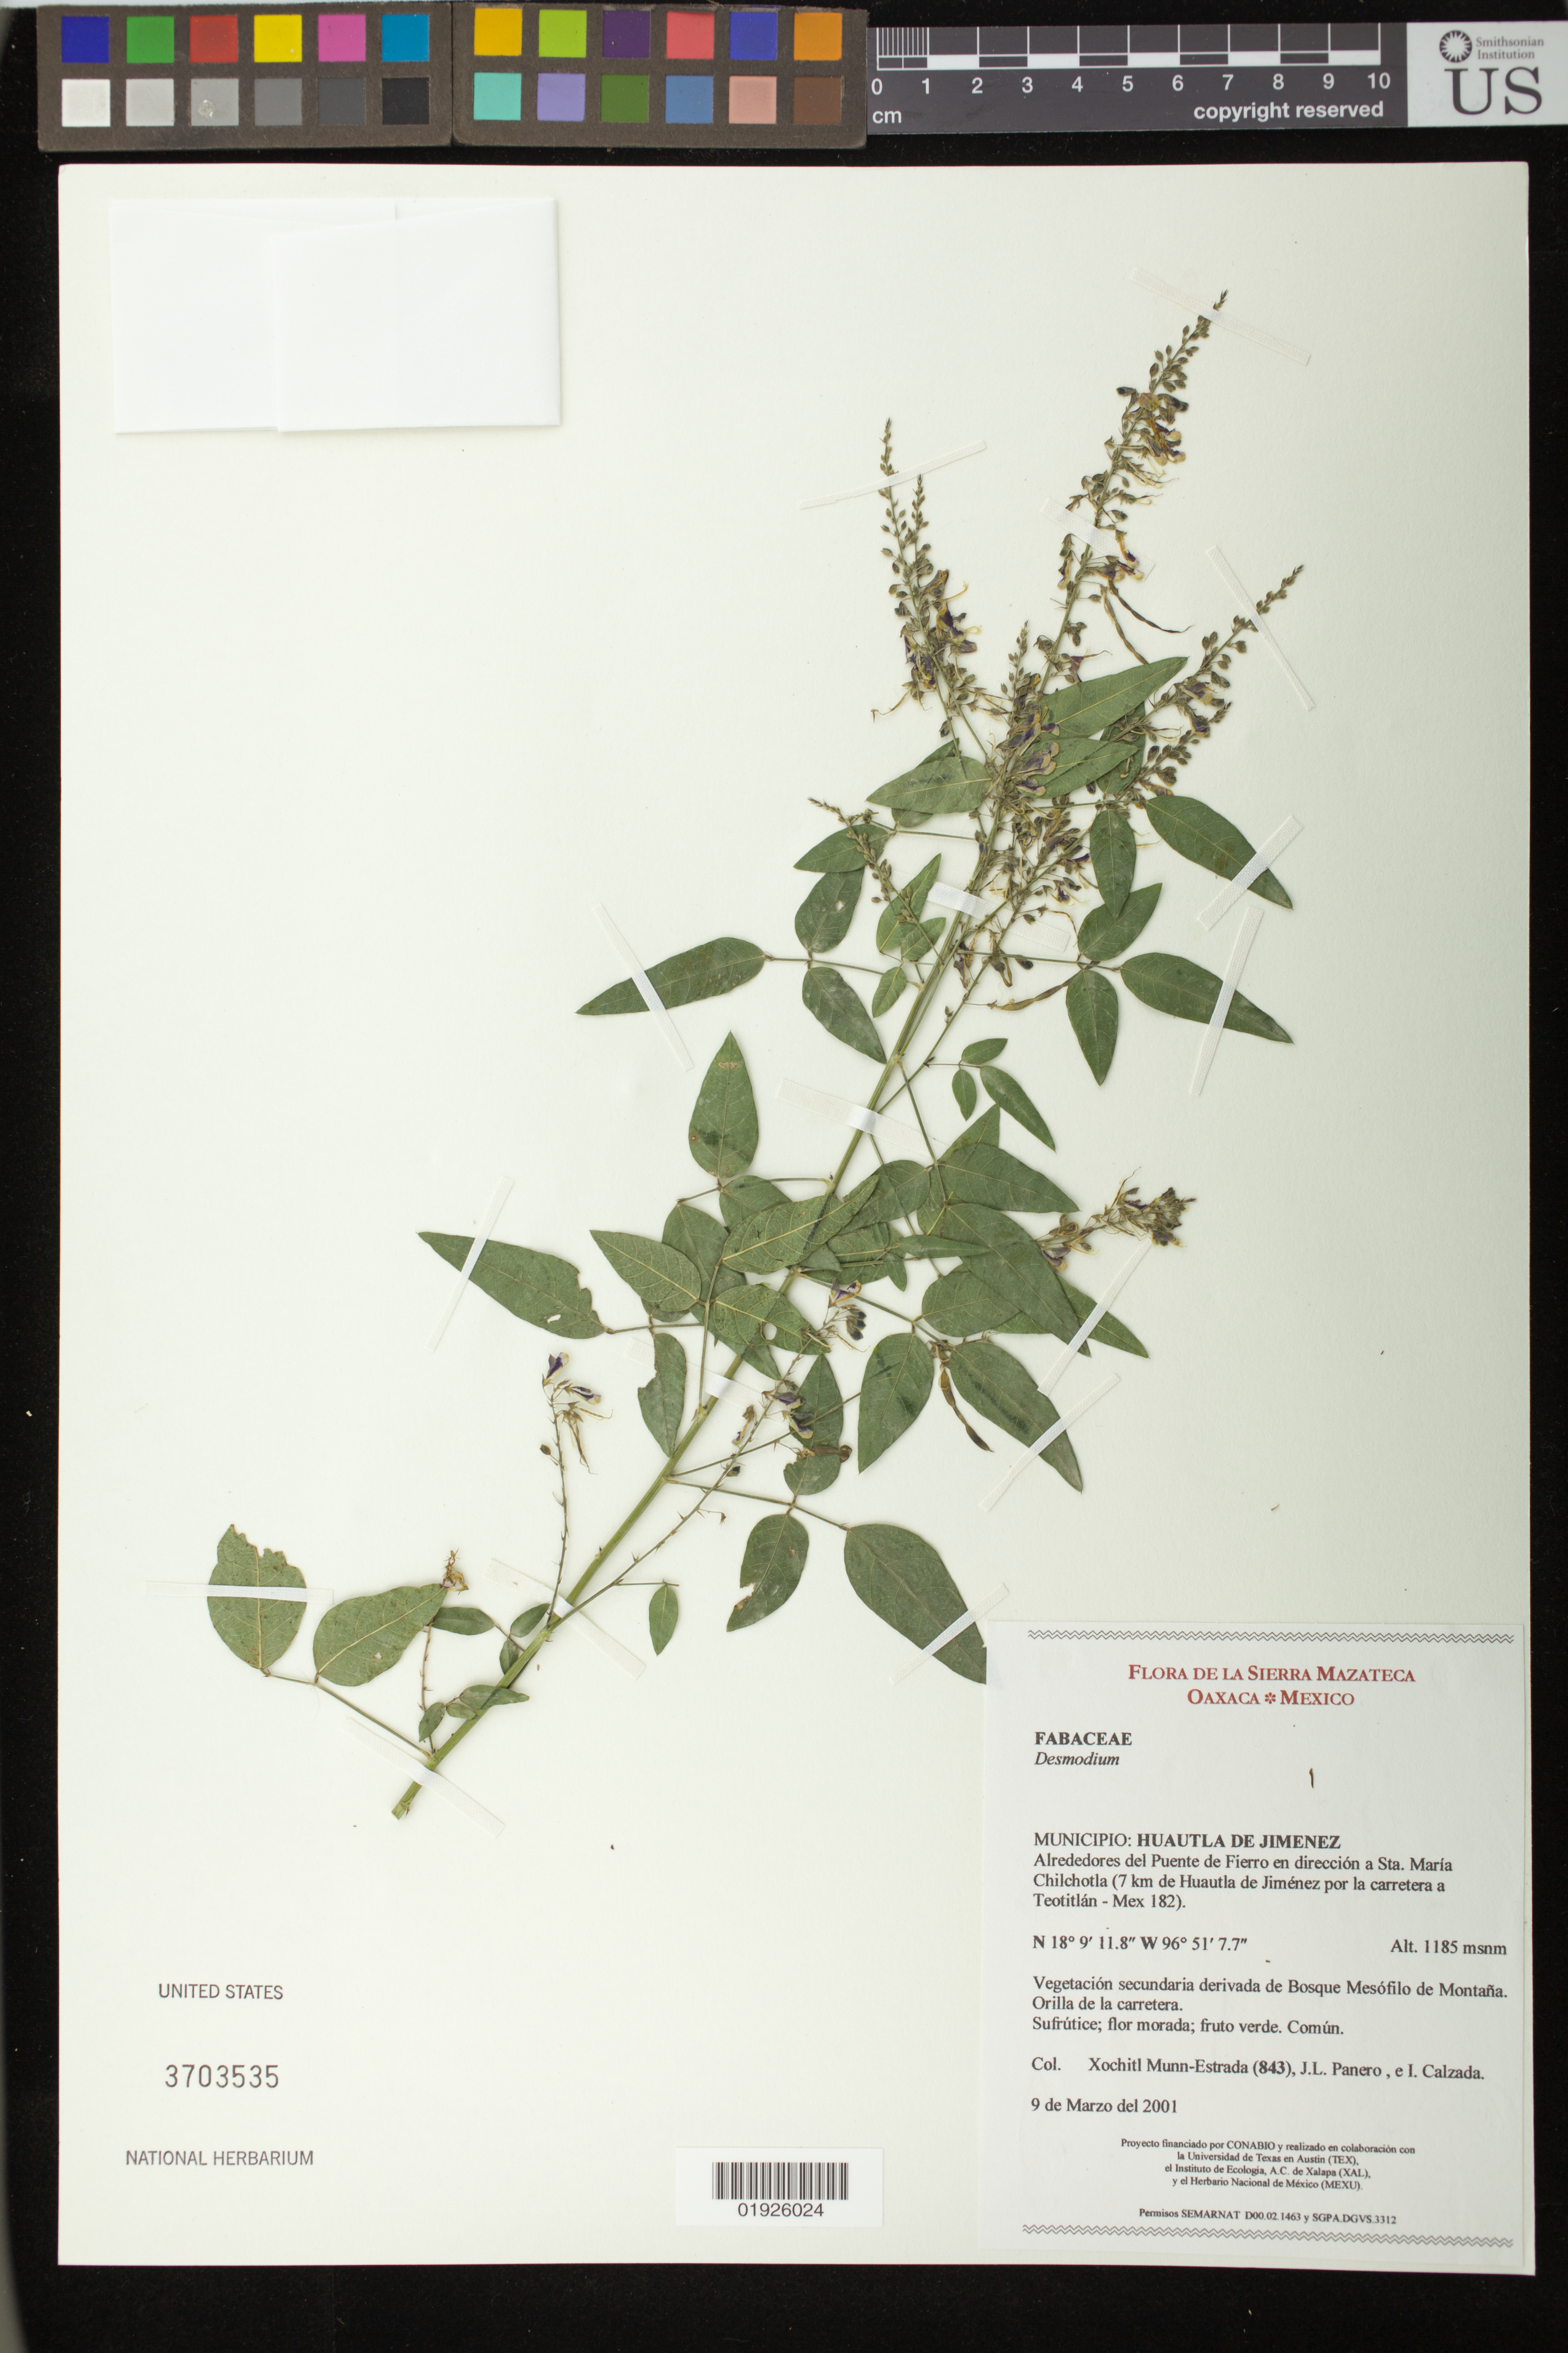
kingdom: Plantae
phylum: Tracheophyta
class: Magnoliopsida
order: Fabales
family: Fabaceae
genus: Desmodium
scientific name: Desmodium sp.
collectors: X. Munn-Estrada, J. L. Panero & I. Calzada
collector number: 843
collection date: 2001-03-09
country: Mexico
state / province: Oaxaca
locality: Municipio: Huautla de Jimenez, Alrededores del Puente de Fierro en direccion a Sta. Maria Chilchotla (7 km de Huautla de Jimenez por la carretera a Teotitlan-Mex 182).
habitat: Vegetacion secundaria derivada de Bosque Mesofilo de Montana. Orilla de la carretera.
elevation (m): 1185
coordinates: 18 9 11.8 N, 96 51 7.7 W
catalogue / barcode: US 3703535